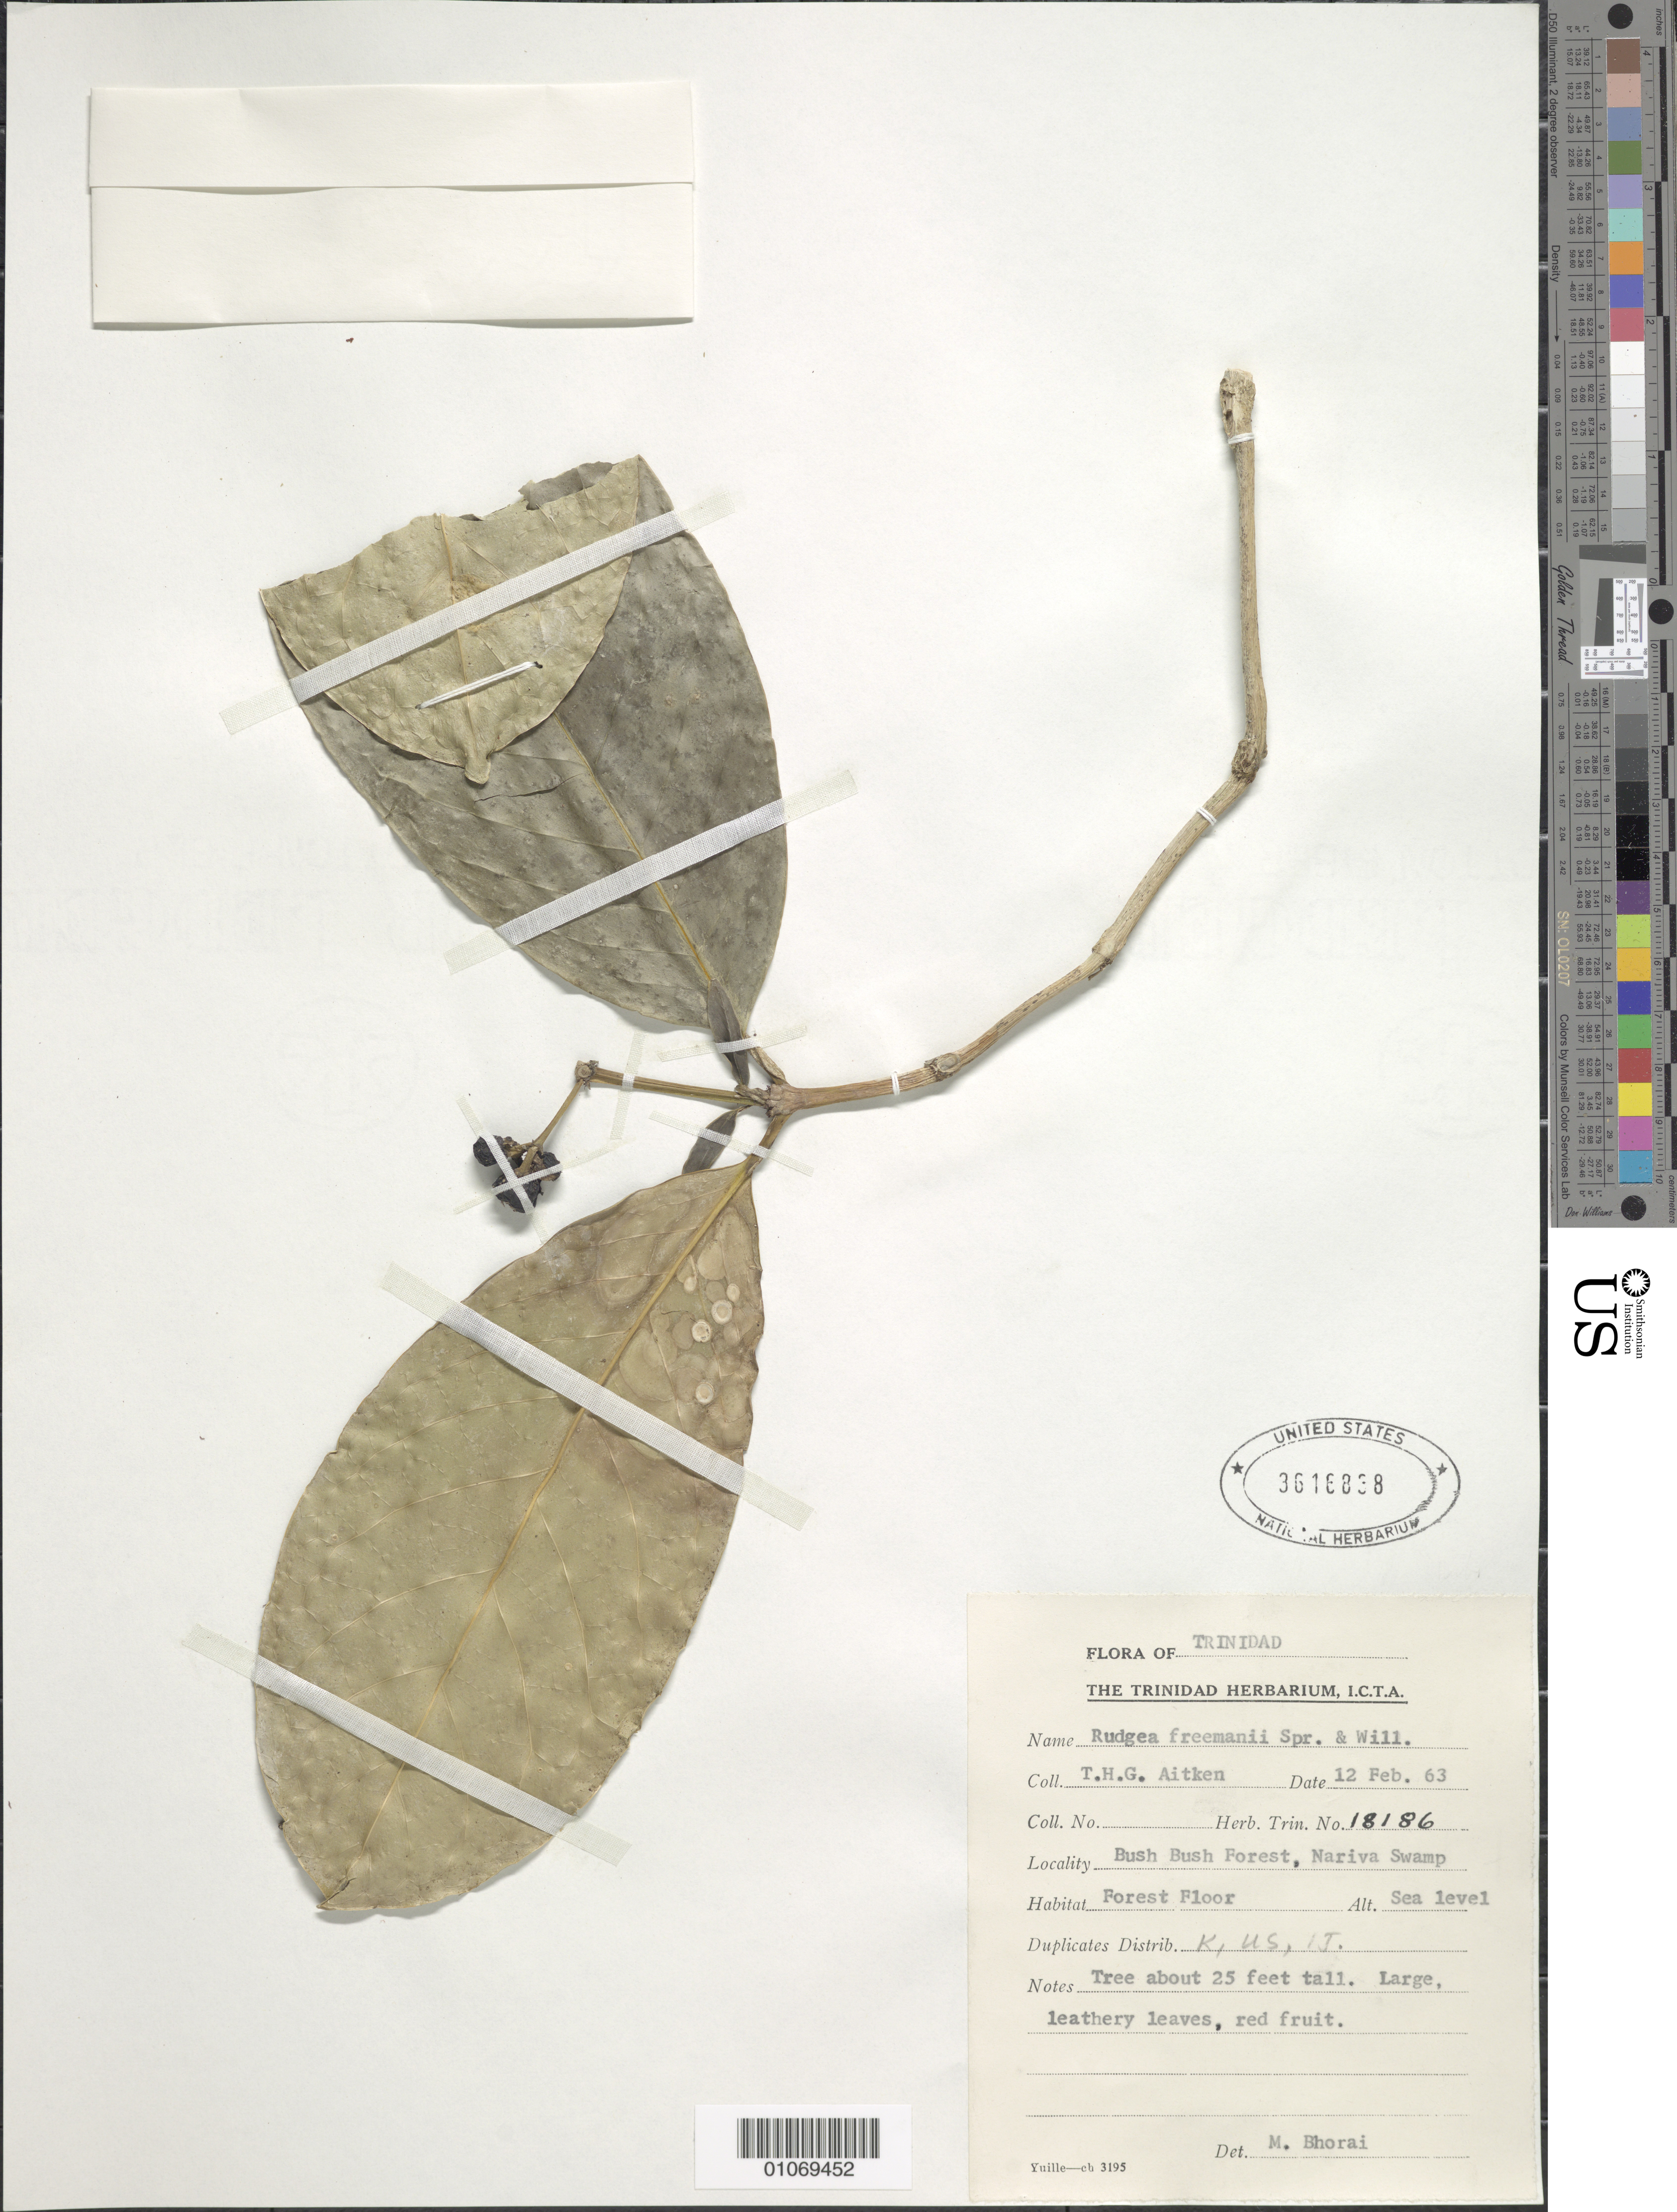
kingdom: Plantae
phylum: Tracheophyta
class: Magnoliopsida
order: Gentianales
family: Rubiaceae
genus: Rudgea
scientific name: Rudgea freemani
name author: Sprague & R.O. Williams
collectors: T. Aitken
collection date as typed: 12 Feb 1963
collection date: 1963-02-12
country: Trinidad and Tobago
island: Trinidad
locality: Bush Bush Forest, Nariva Swamp, forest floor.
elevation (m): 0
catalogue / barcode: US 3616838